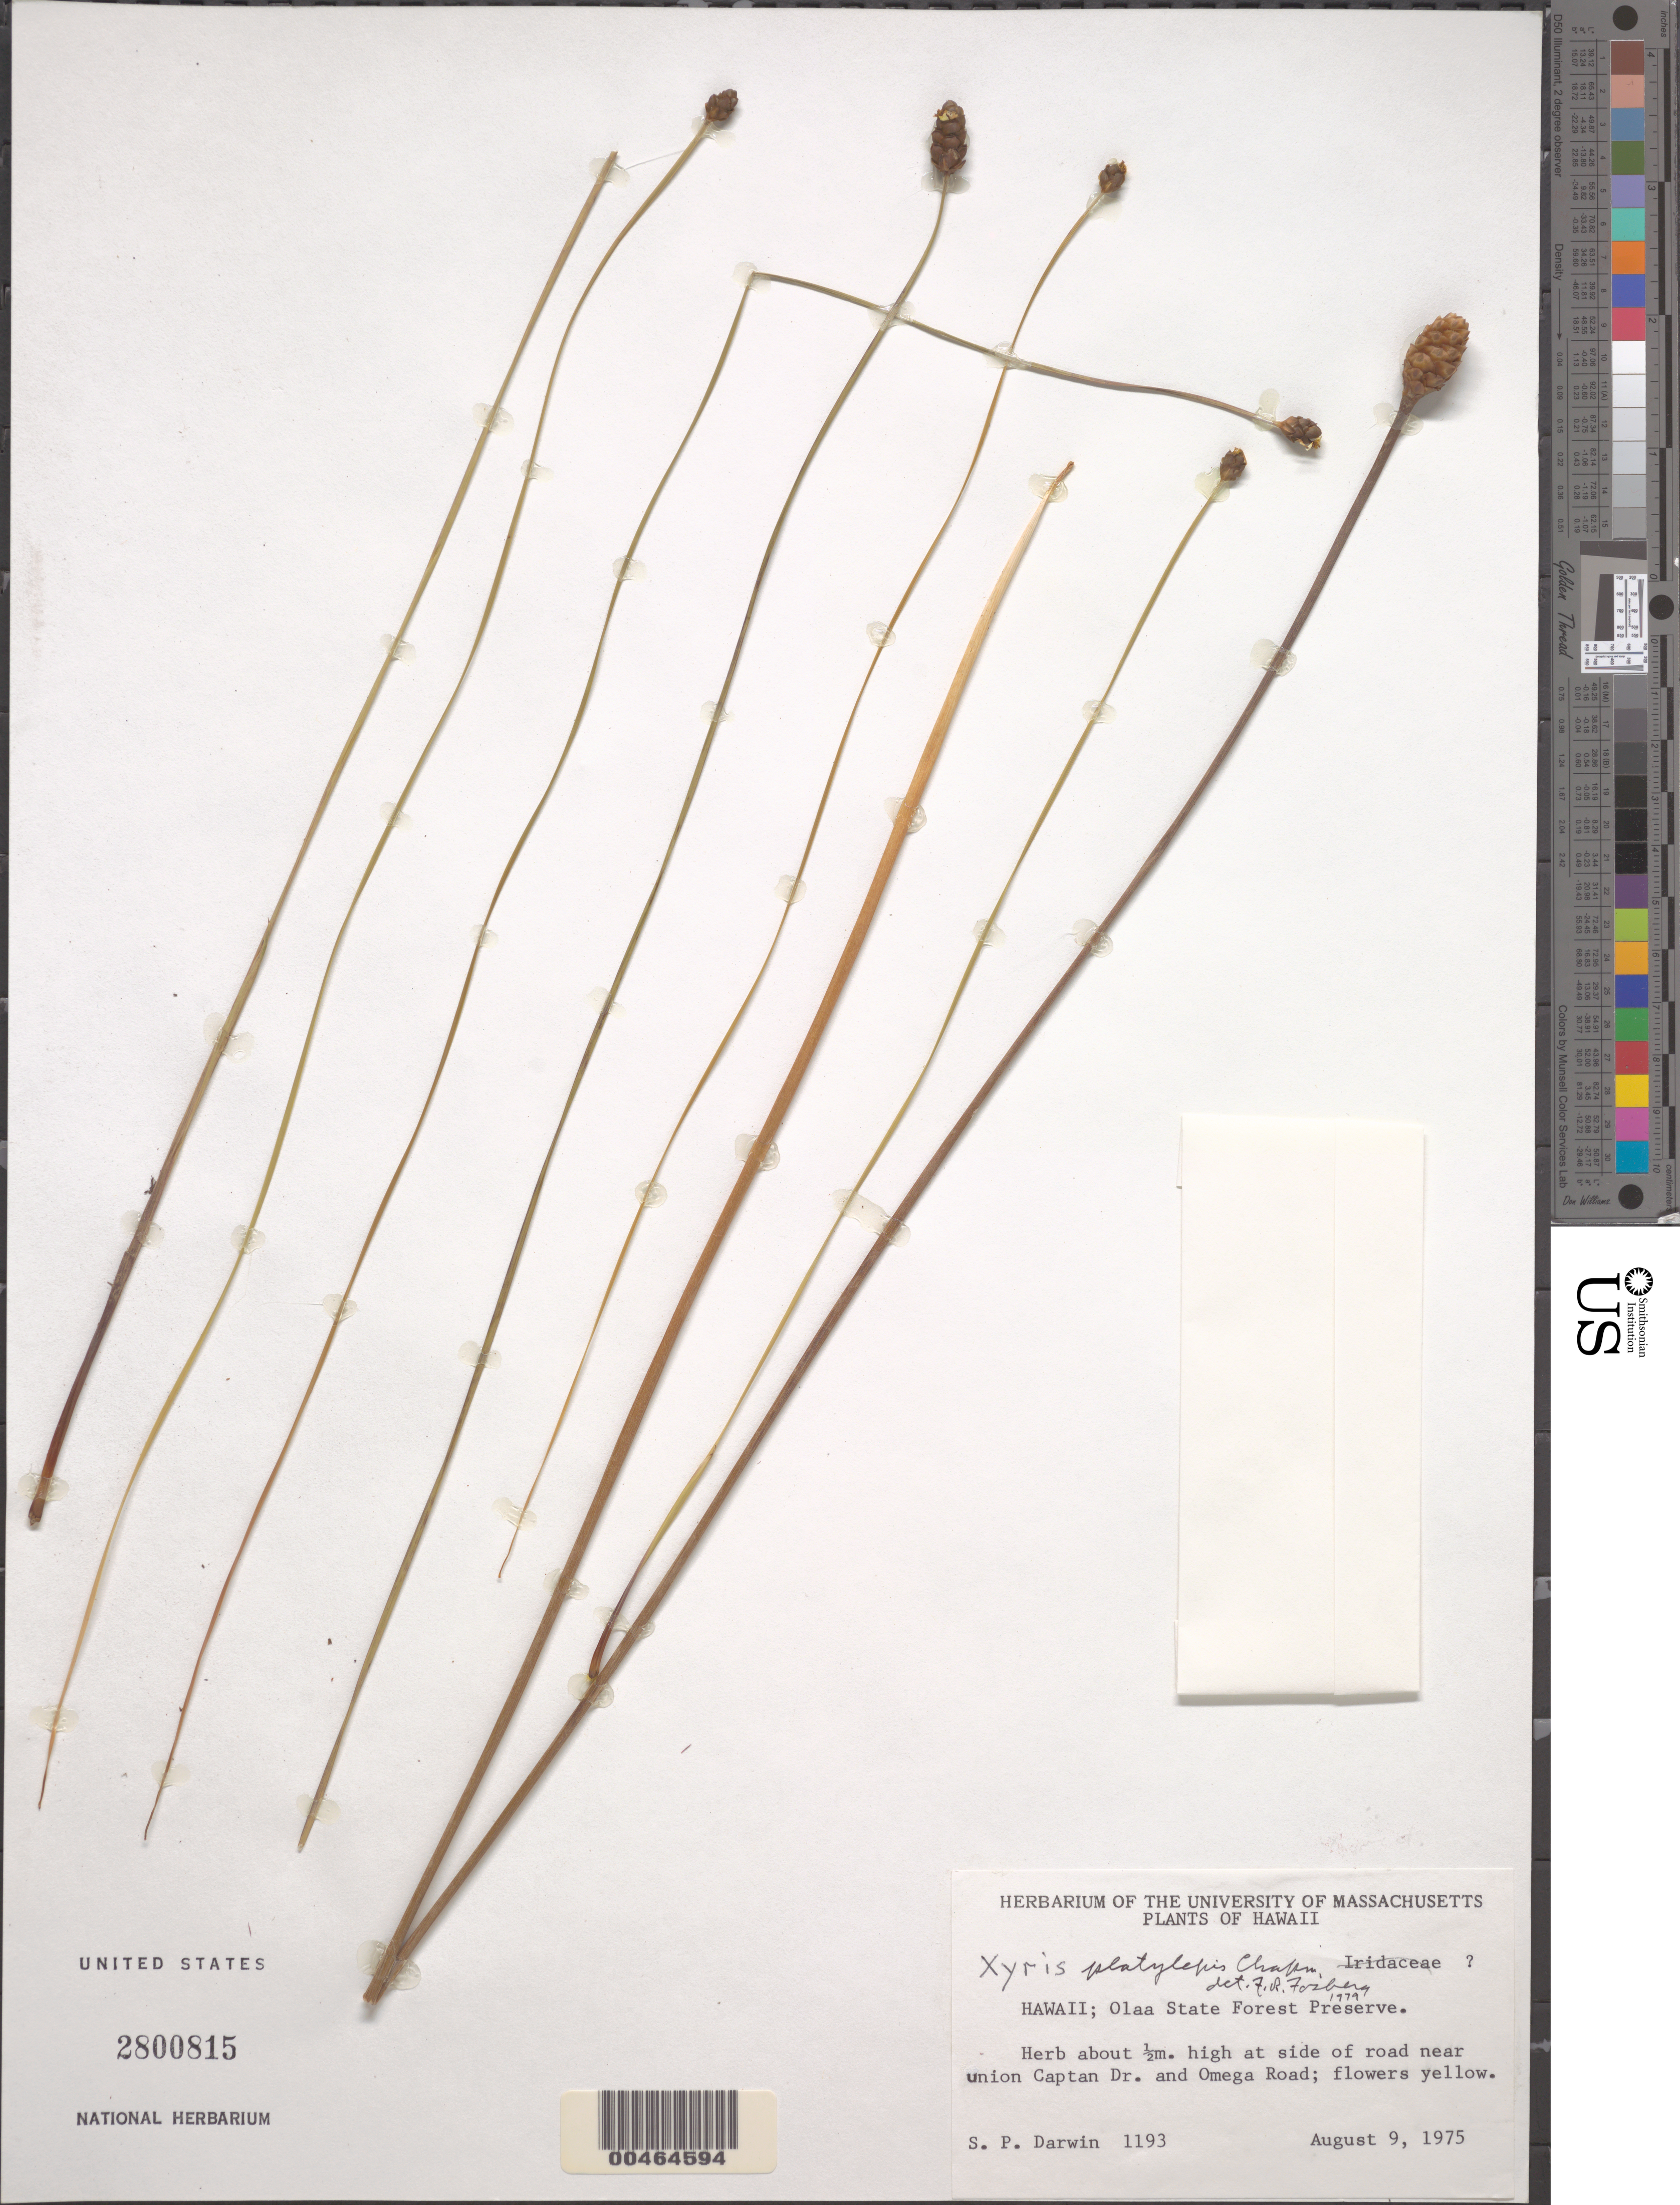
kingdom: Plantae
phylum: Tracheophyta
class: Liliopsida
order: Poales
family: Xyridaceae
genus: Xyris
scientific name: Xyris platylepis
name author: Chapm.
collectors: S. P. Darwin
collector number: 1193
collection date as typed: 9 Aug 1975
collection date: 1975-08-09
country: United States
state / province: Hawaii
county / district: Hawaii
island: Hawaii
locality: Olaa State Forest Preserve, at side of road near union Captan Dr. and Omega Rd.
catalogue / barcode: US 2800815